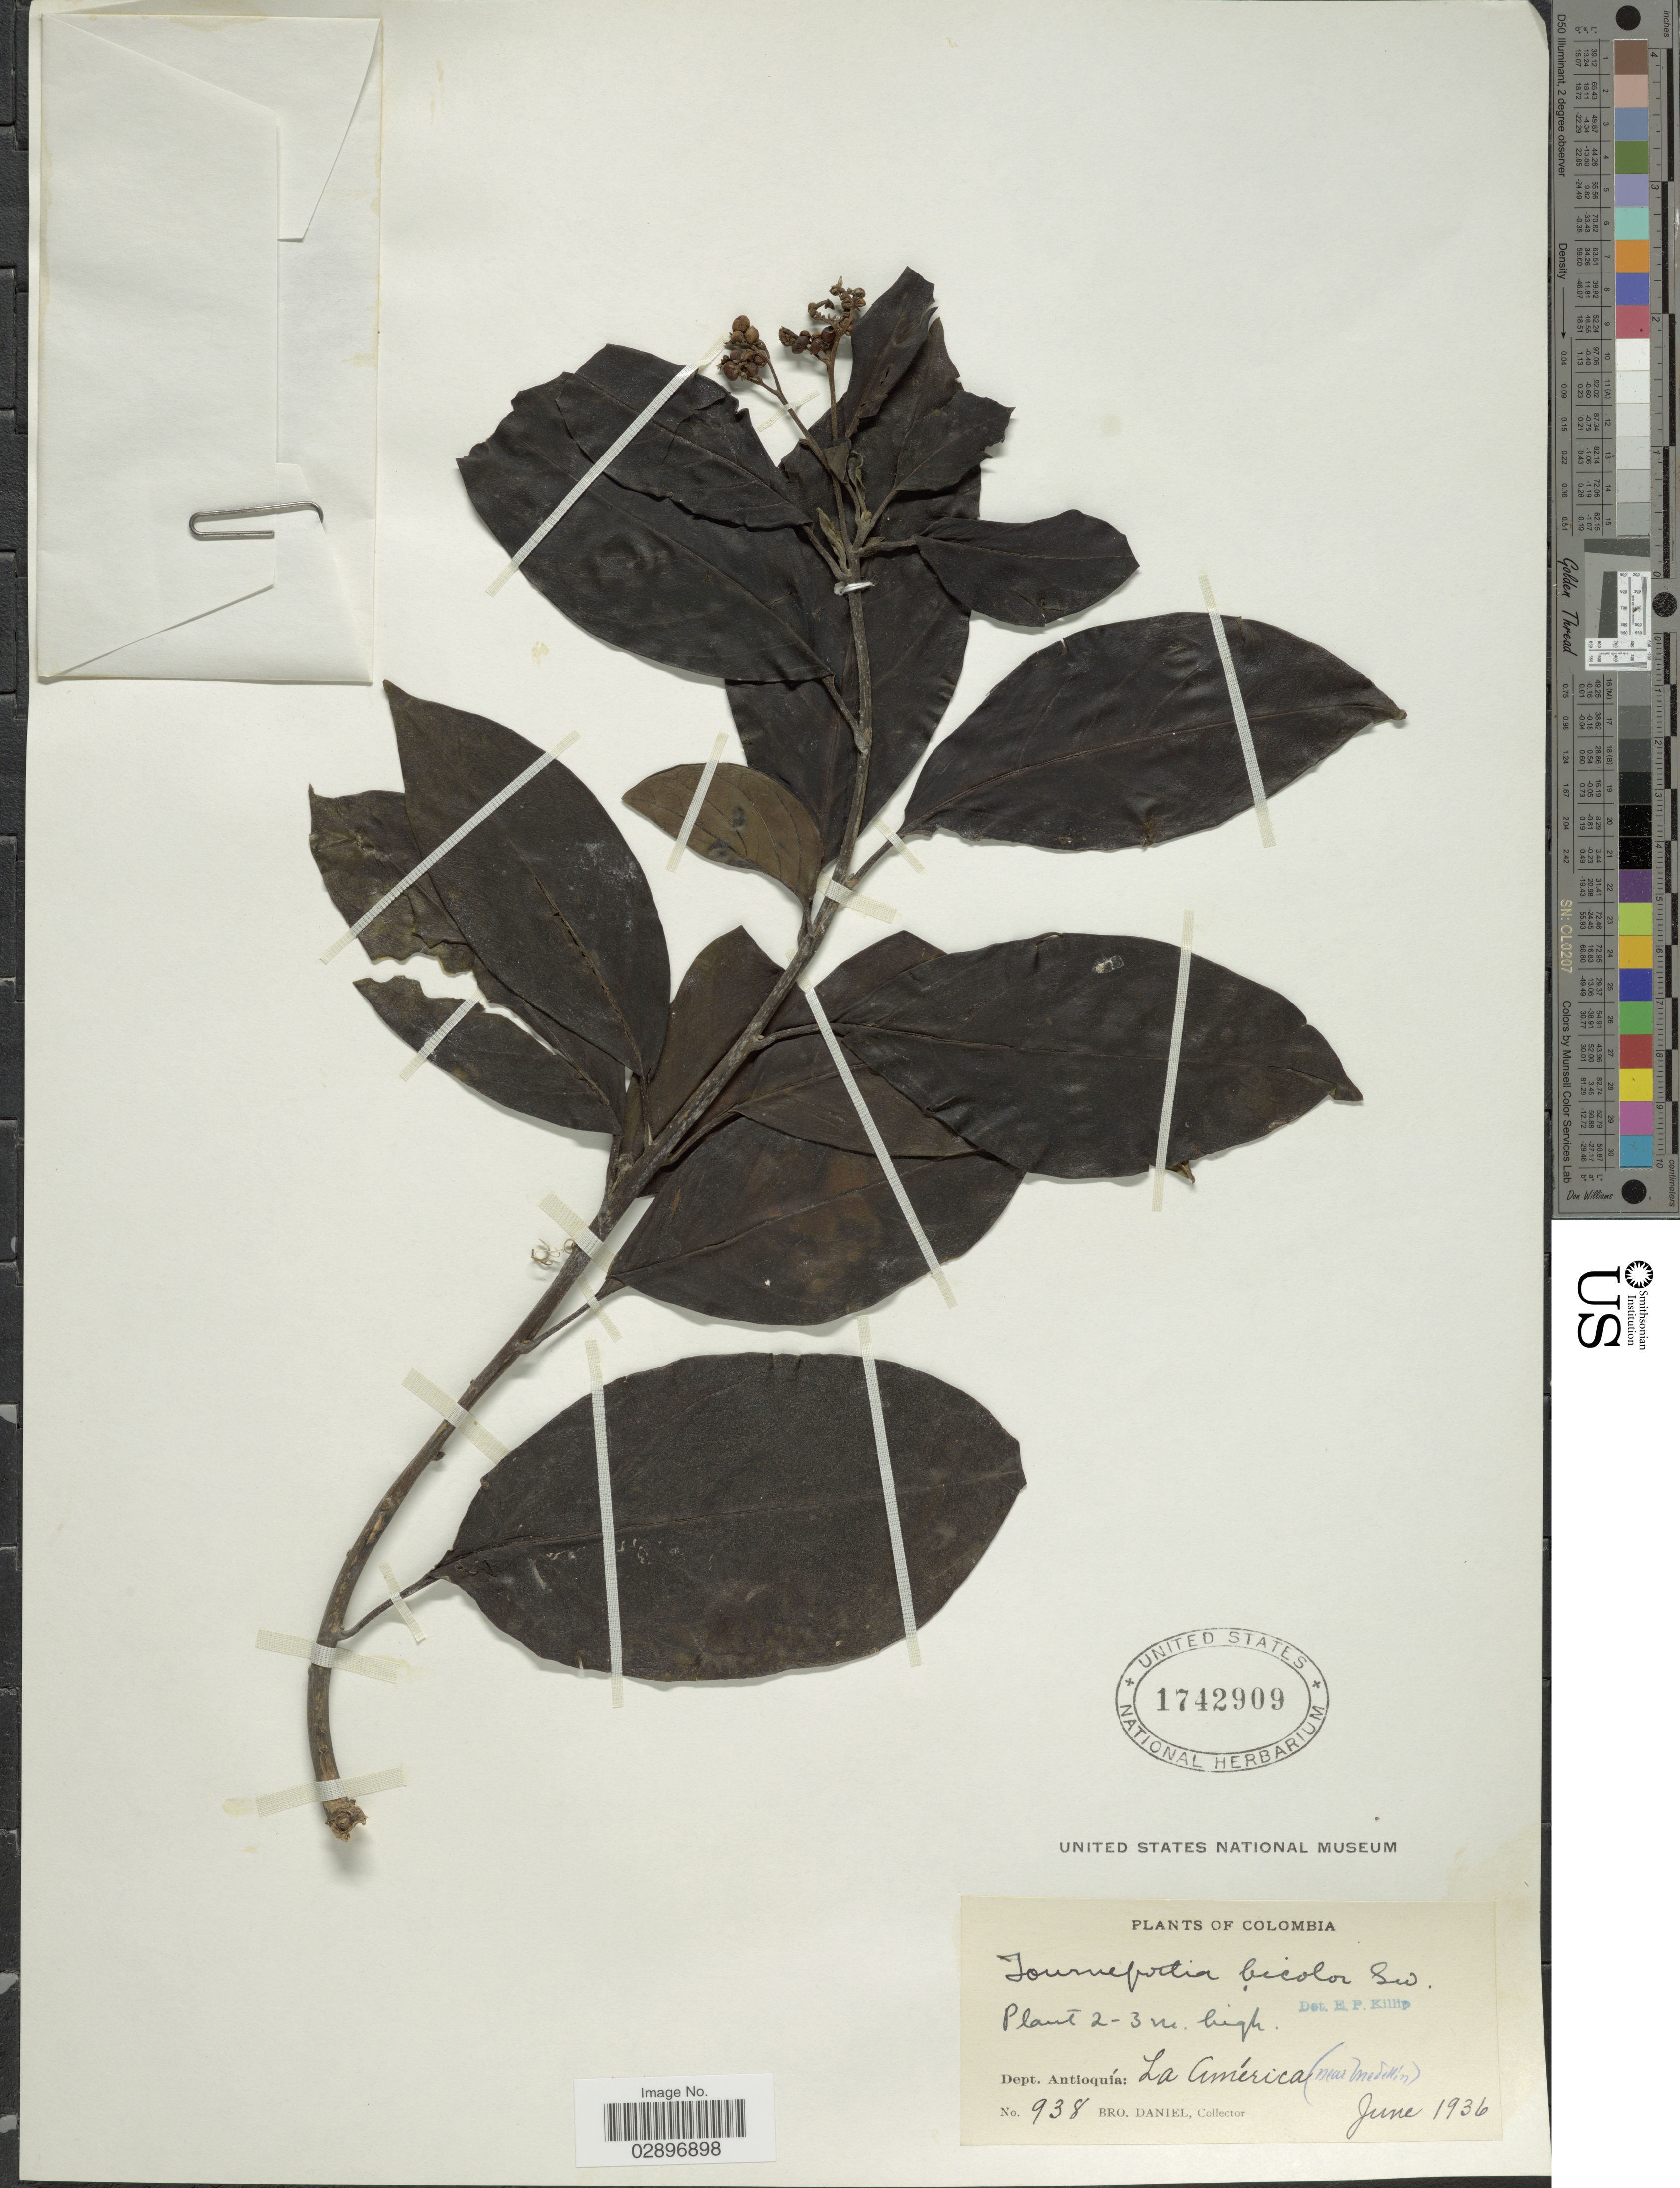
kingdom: Plantae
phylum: Tracheophyta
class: Magnoliopsida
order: Boraginales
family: Heliotropiaceae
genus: Tournefortia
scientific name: Tournefortia bicolor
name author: Sw.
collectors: Bro. Daniel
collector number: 938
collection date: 1936-06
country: Colombia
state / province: Antioquia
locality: Dept. Antioquía: La América (mar Medellín).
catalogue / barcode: US 1742909